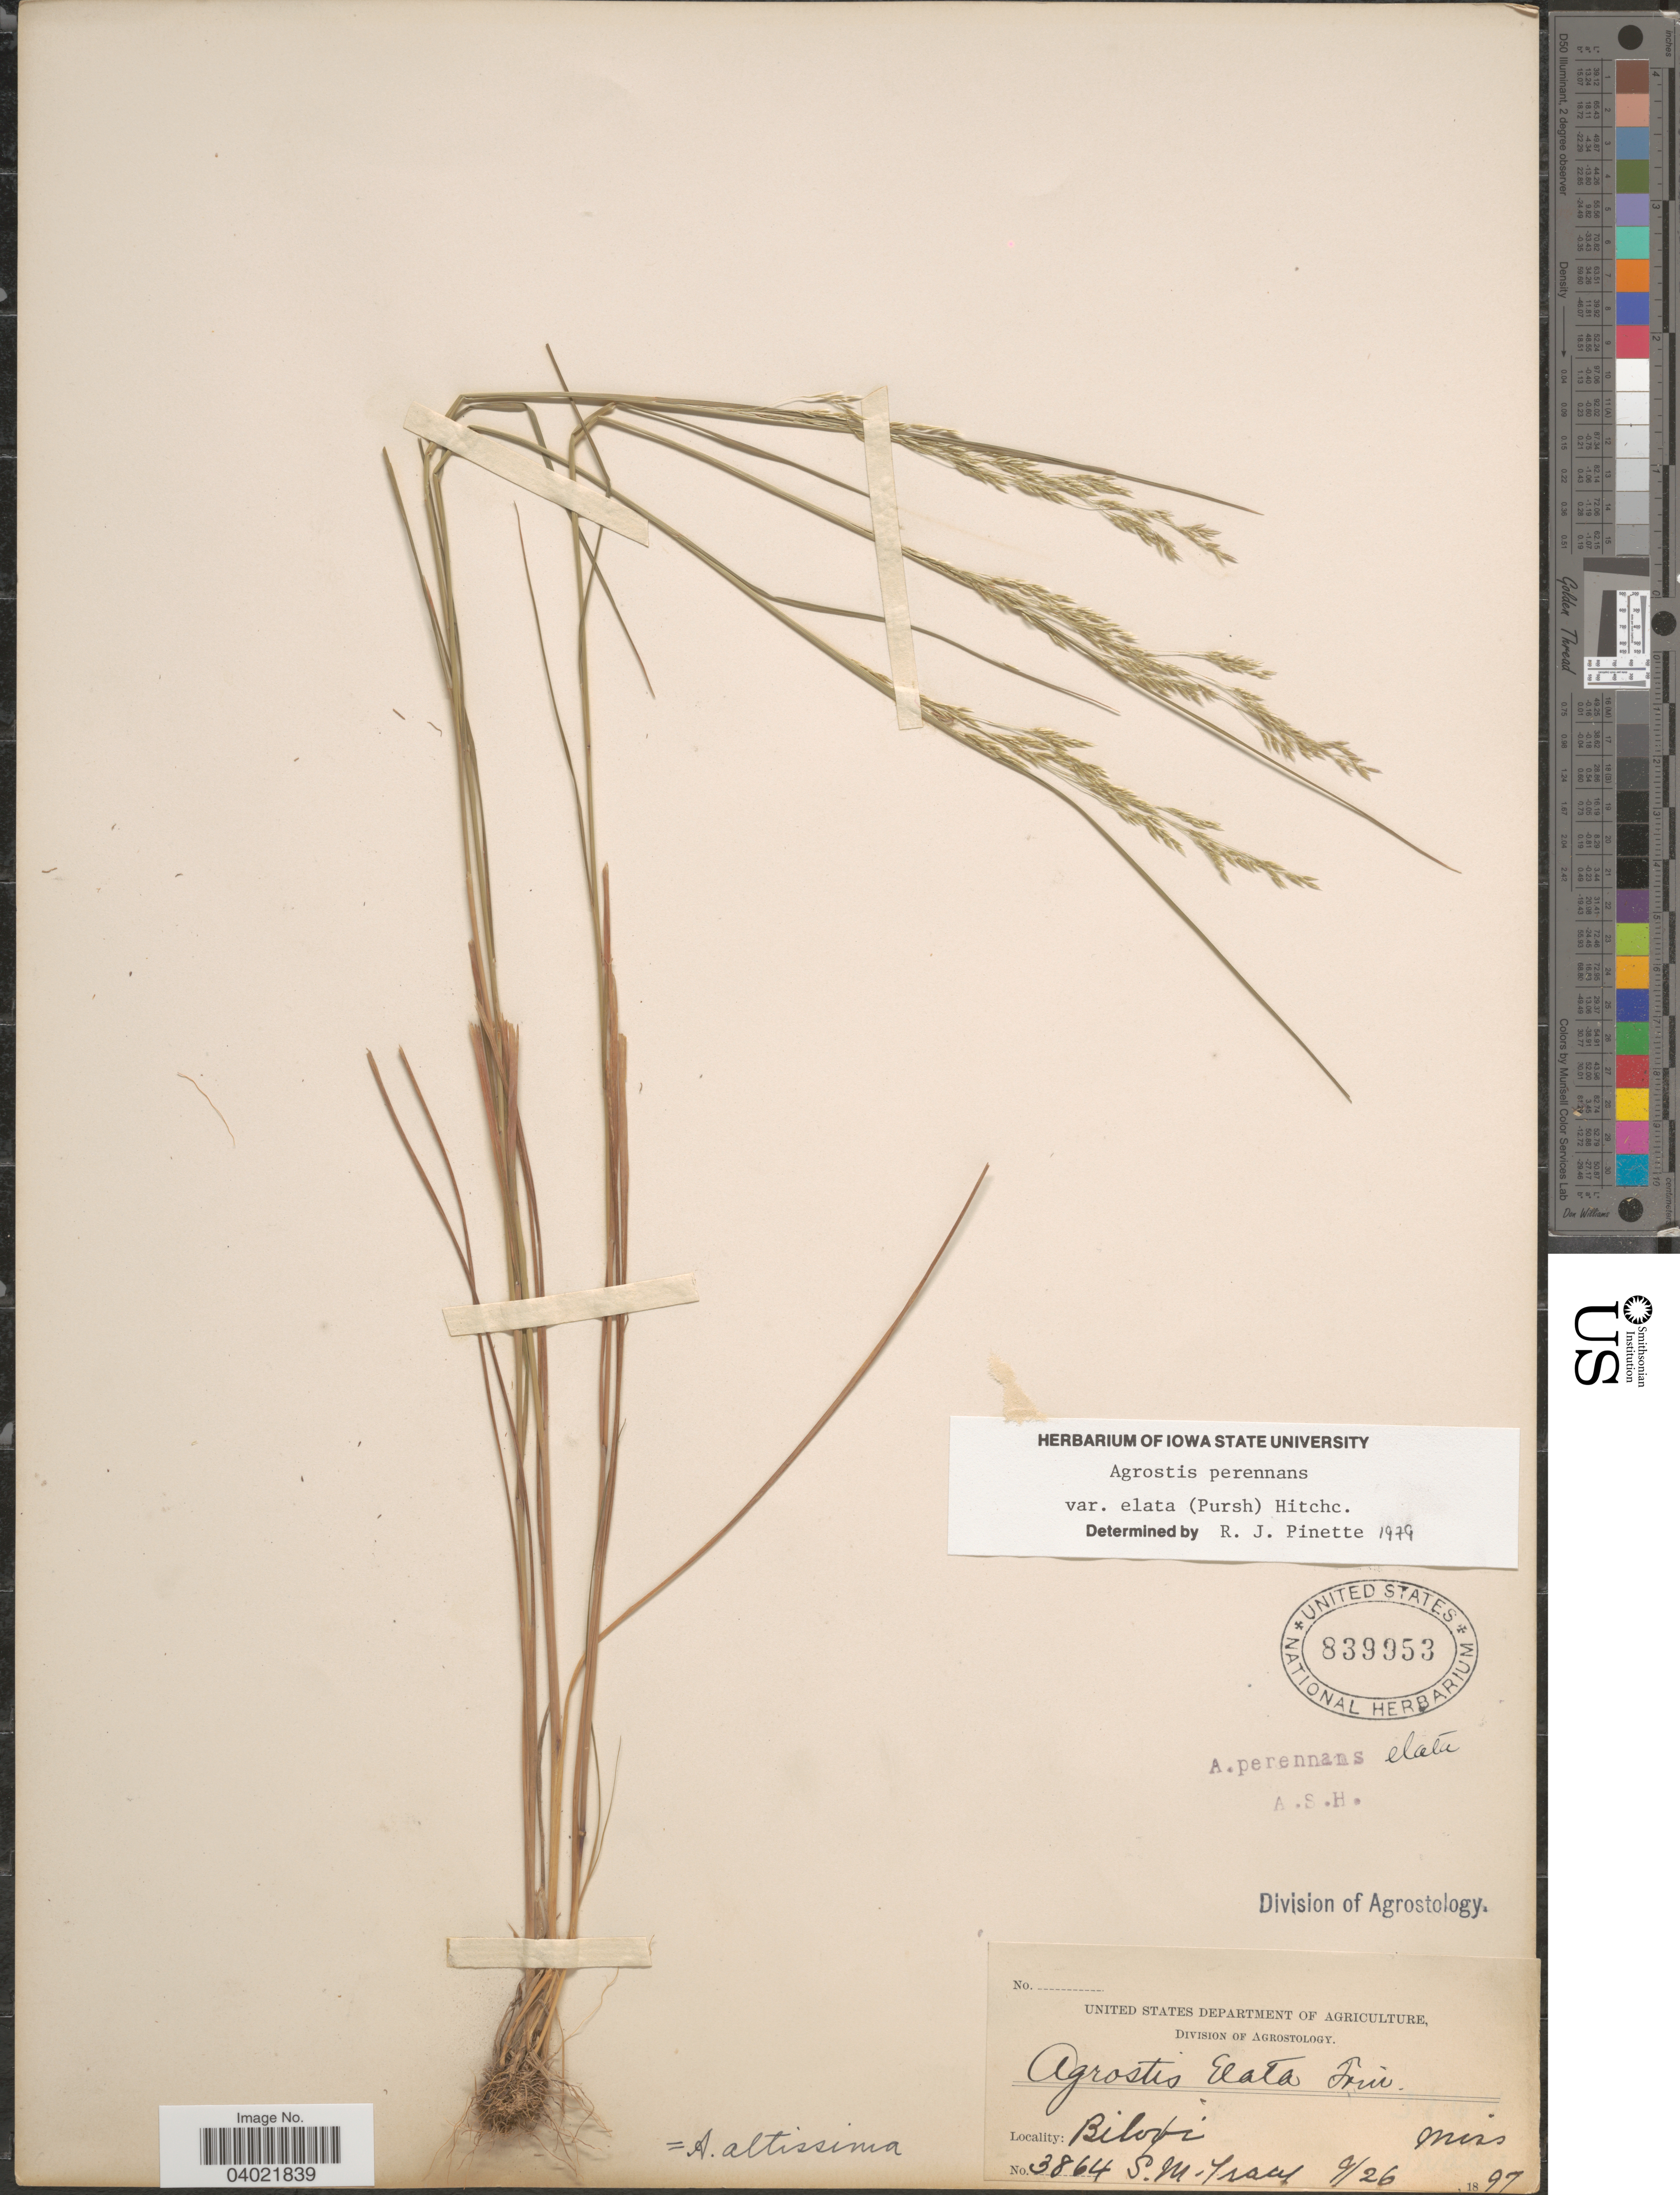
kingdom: Plantae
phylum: Tracheophyta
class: Liliopsida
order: Poales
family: Poaceae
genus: Agrostis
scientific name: Agrostis perennans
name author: (Walter) Tuck.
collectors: S. M. Tracy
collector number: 3864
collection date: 1897-09-26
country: United States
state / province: Mississippi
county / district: Harrison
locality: Biloxi.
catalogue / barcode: US 839953